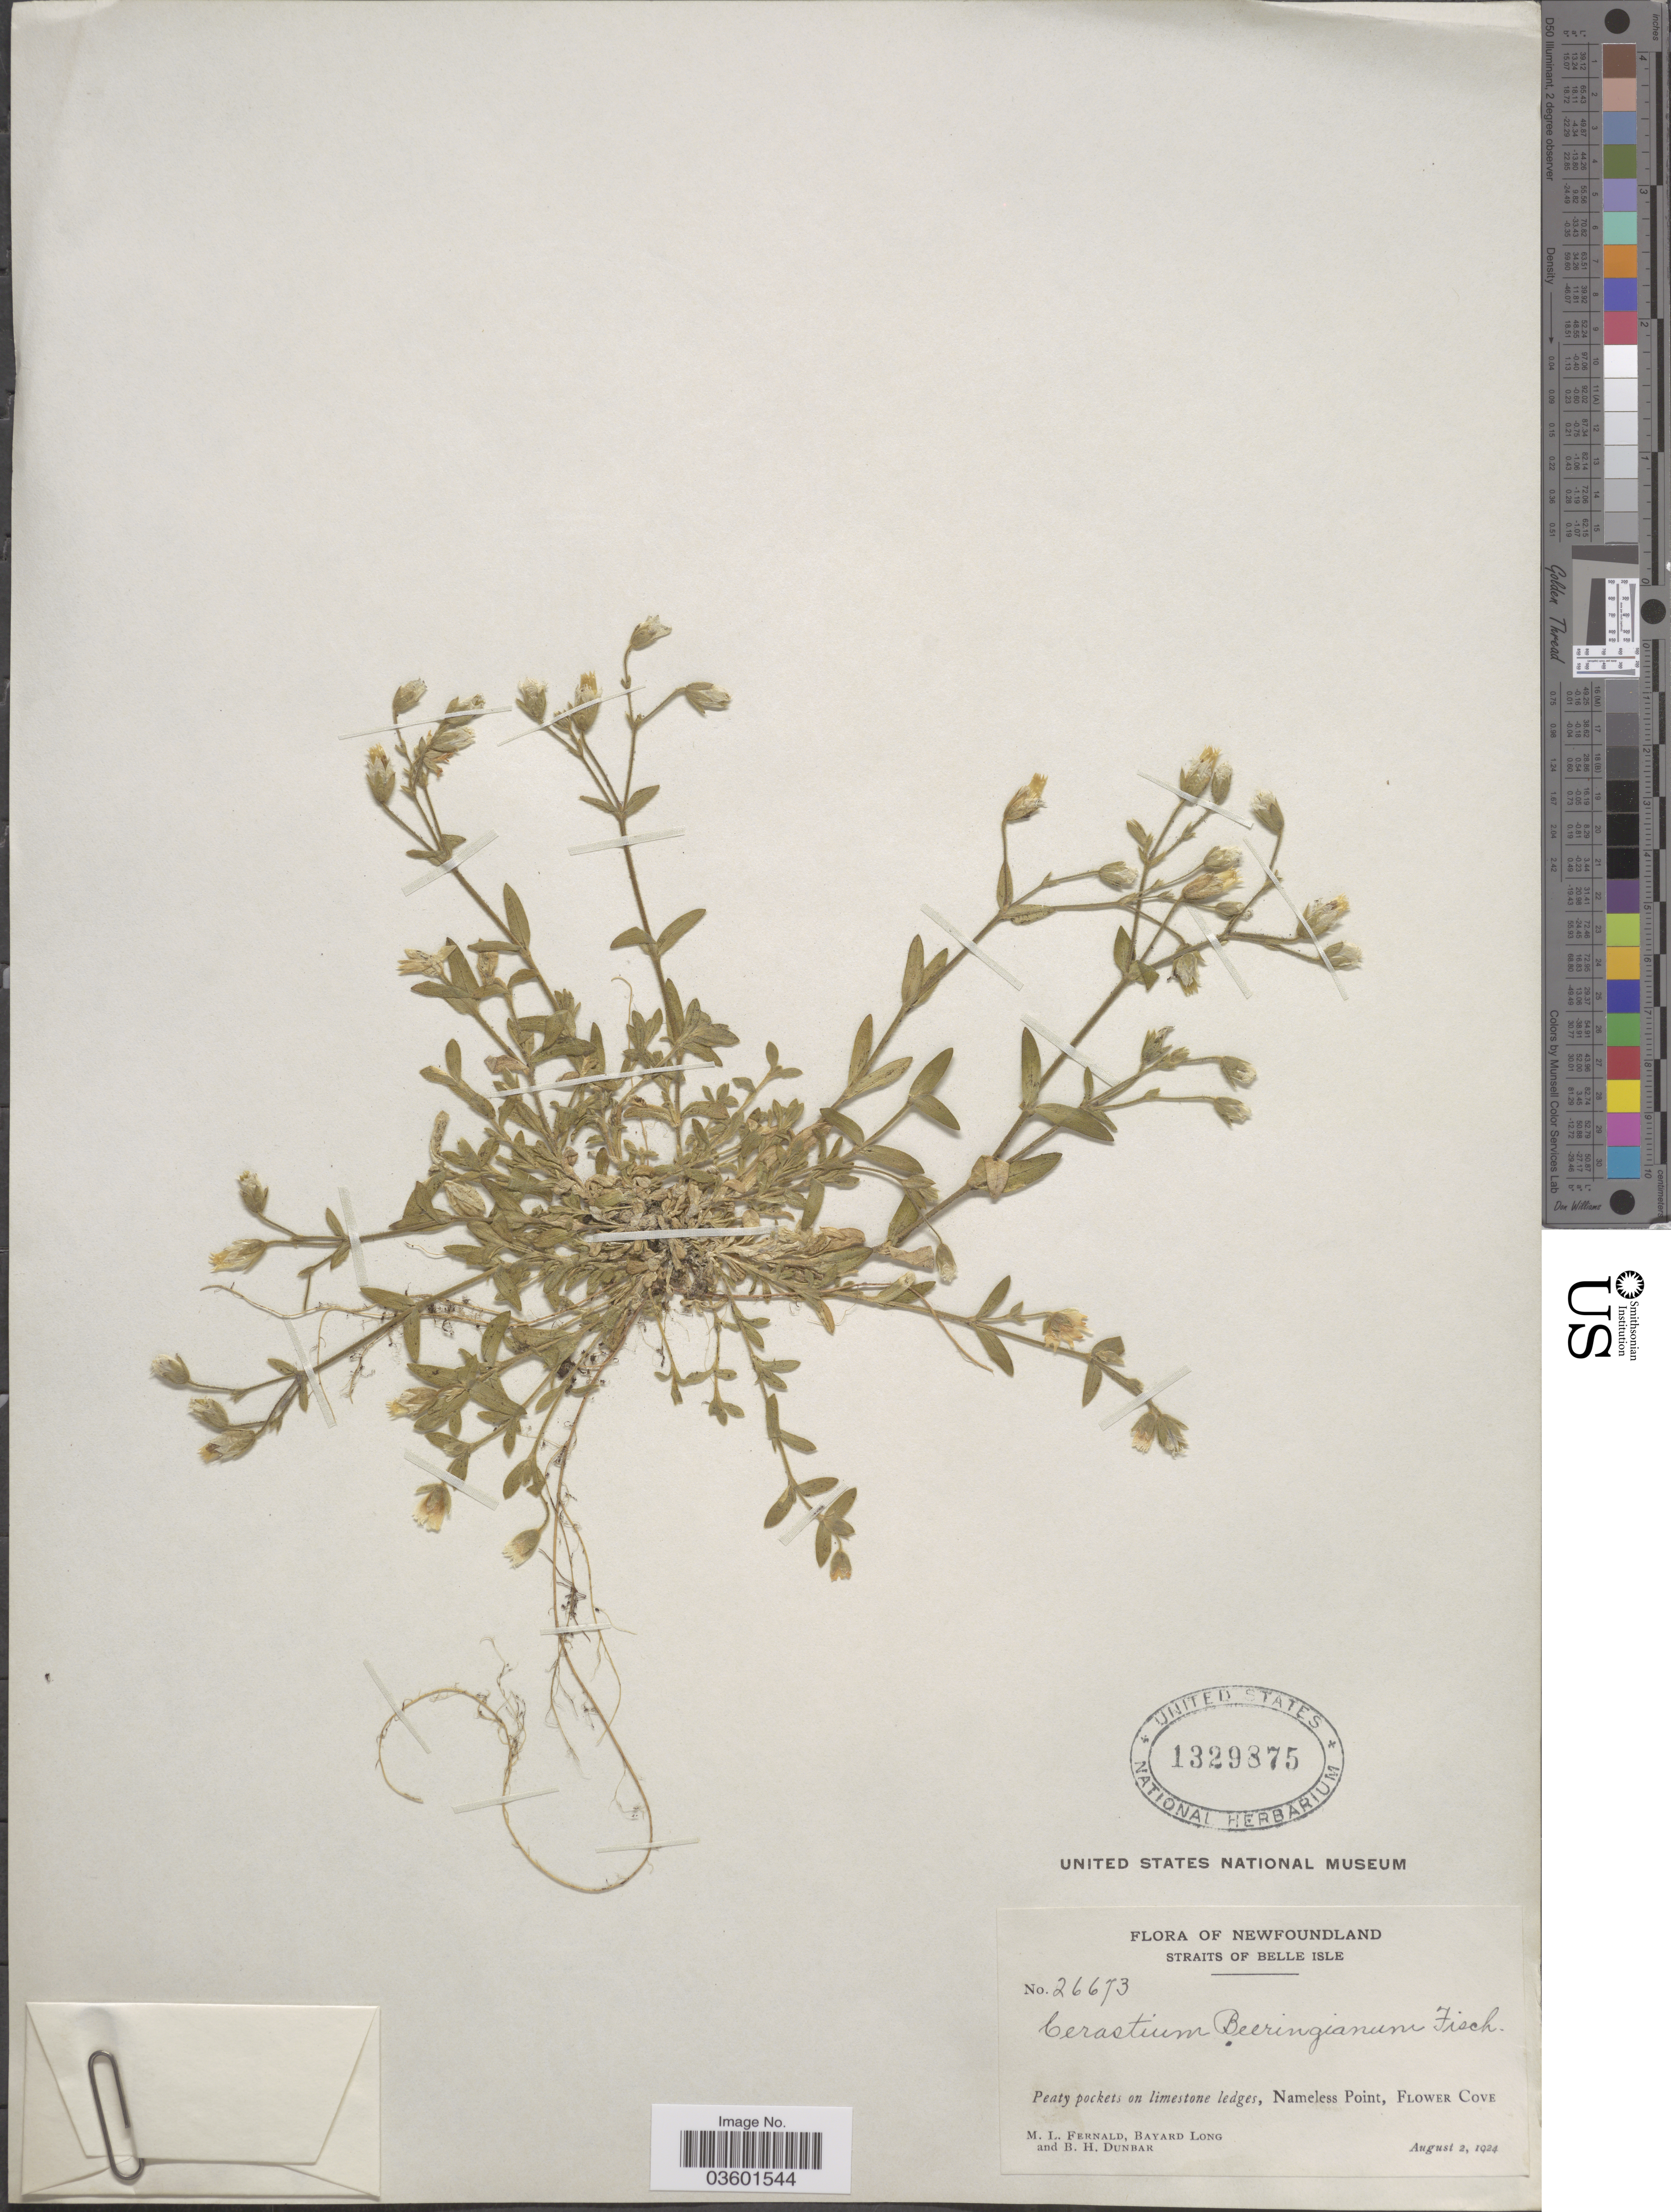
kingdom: Plantae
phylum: Tracheophyta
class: Magnoliopsida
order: Caryophyllales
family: Caryophyllaceae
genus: Cerastium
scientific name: Cerastium beeringianum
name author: Cham. & Schltdl.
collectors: M. L. Fernald, B. Long & B. Dunbar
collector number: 26673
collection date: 1924-08-02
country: Canada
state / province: Newfoundland and Labrador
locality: Straits of Belle Isle. Nameless Point, Flower Cove.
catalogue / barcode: US 1329875